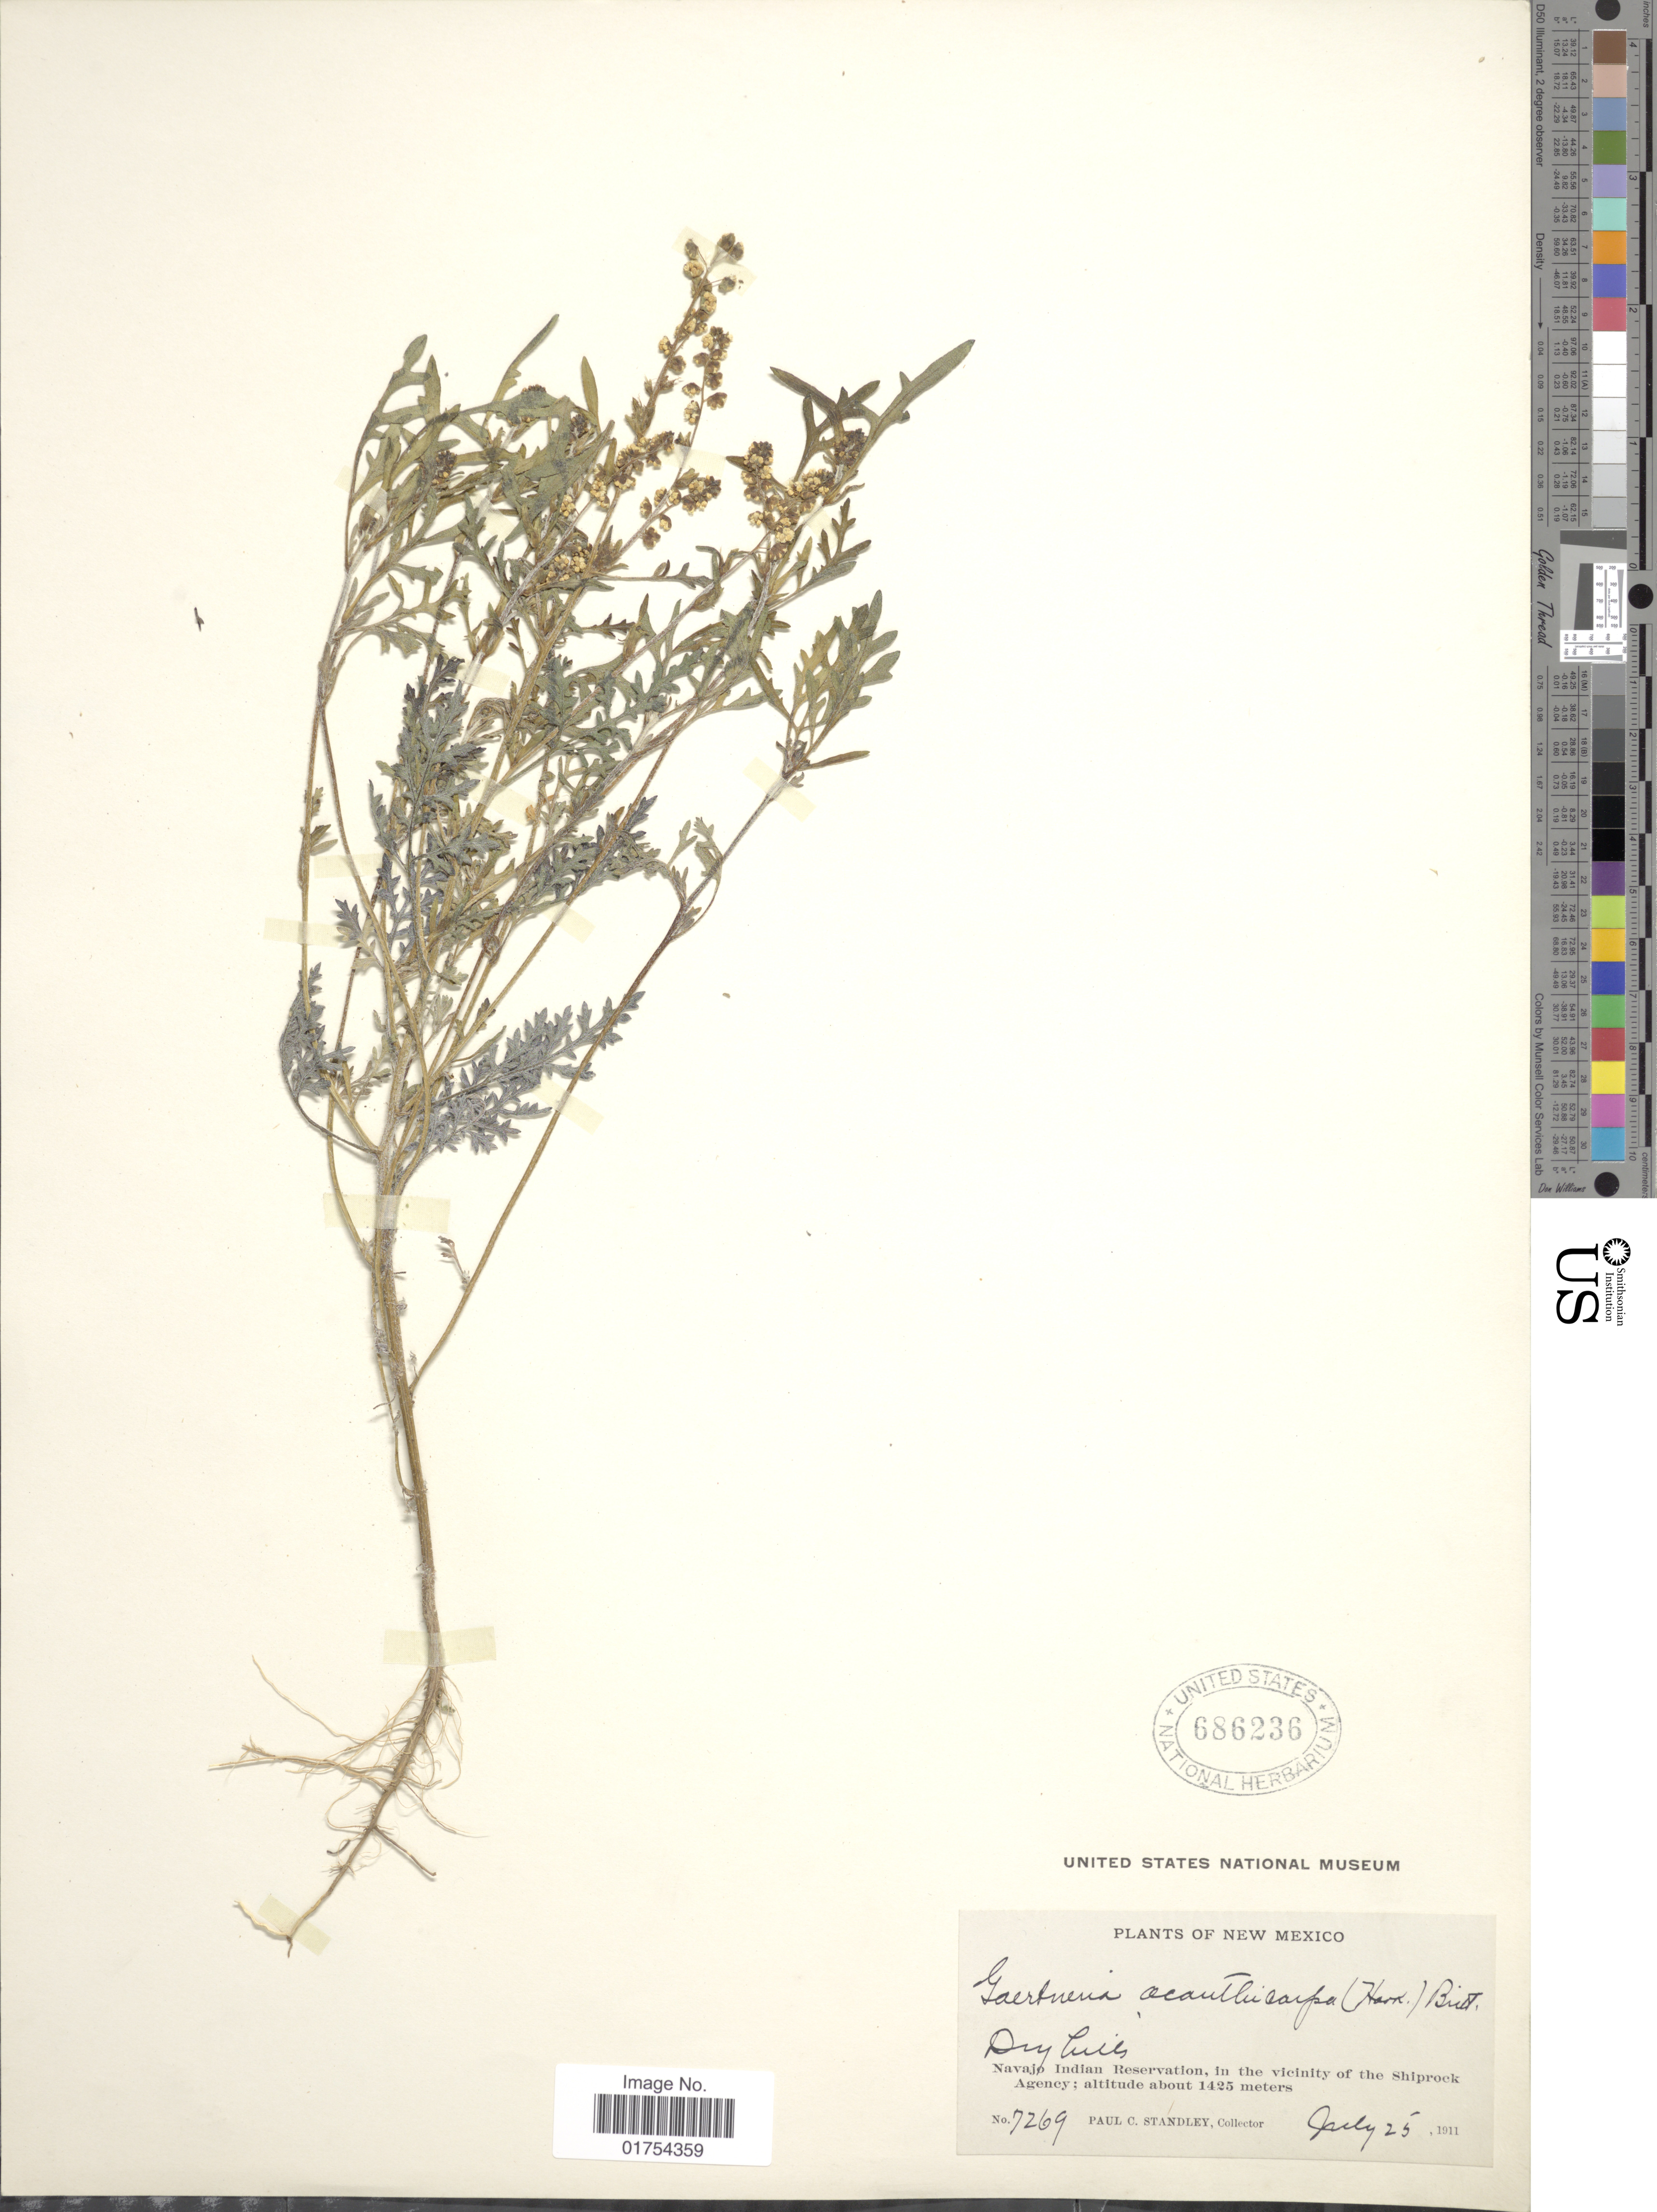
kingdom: Plantae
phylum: Tracheophyta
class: Magnoliopsida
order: Asterales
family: Asteraceae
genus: Franseria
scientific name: Franseria acanthicarpa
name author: Coville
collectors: P. C. Standley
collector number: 7269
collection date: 1911-07-25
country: United States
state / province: New Mexico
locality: Navajo Indian Reservation, in the vicinity of the Shiprock Agency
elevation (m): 1425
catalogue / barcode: US 686236